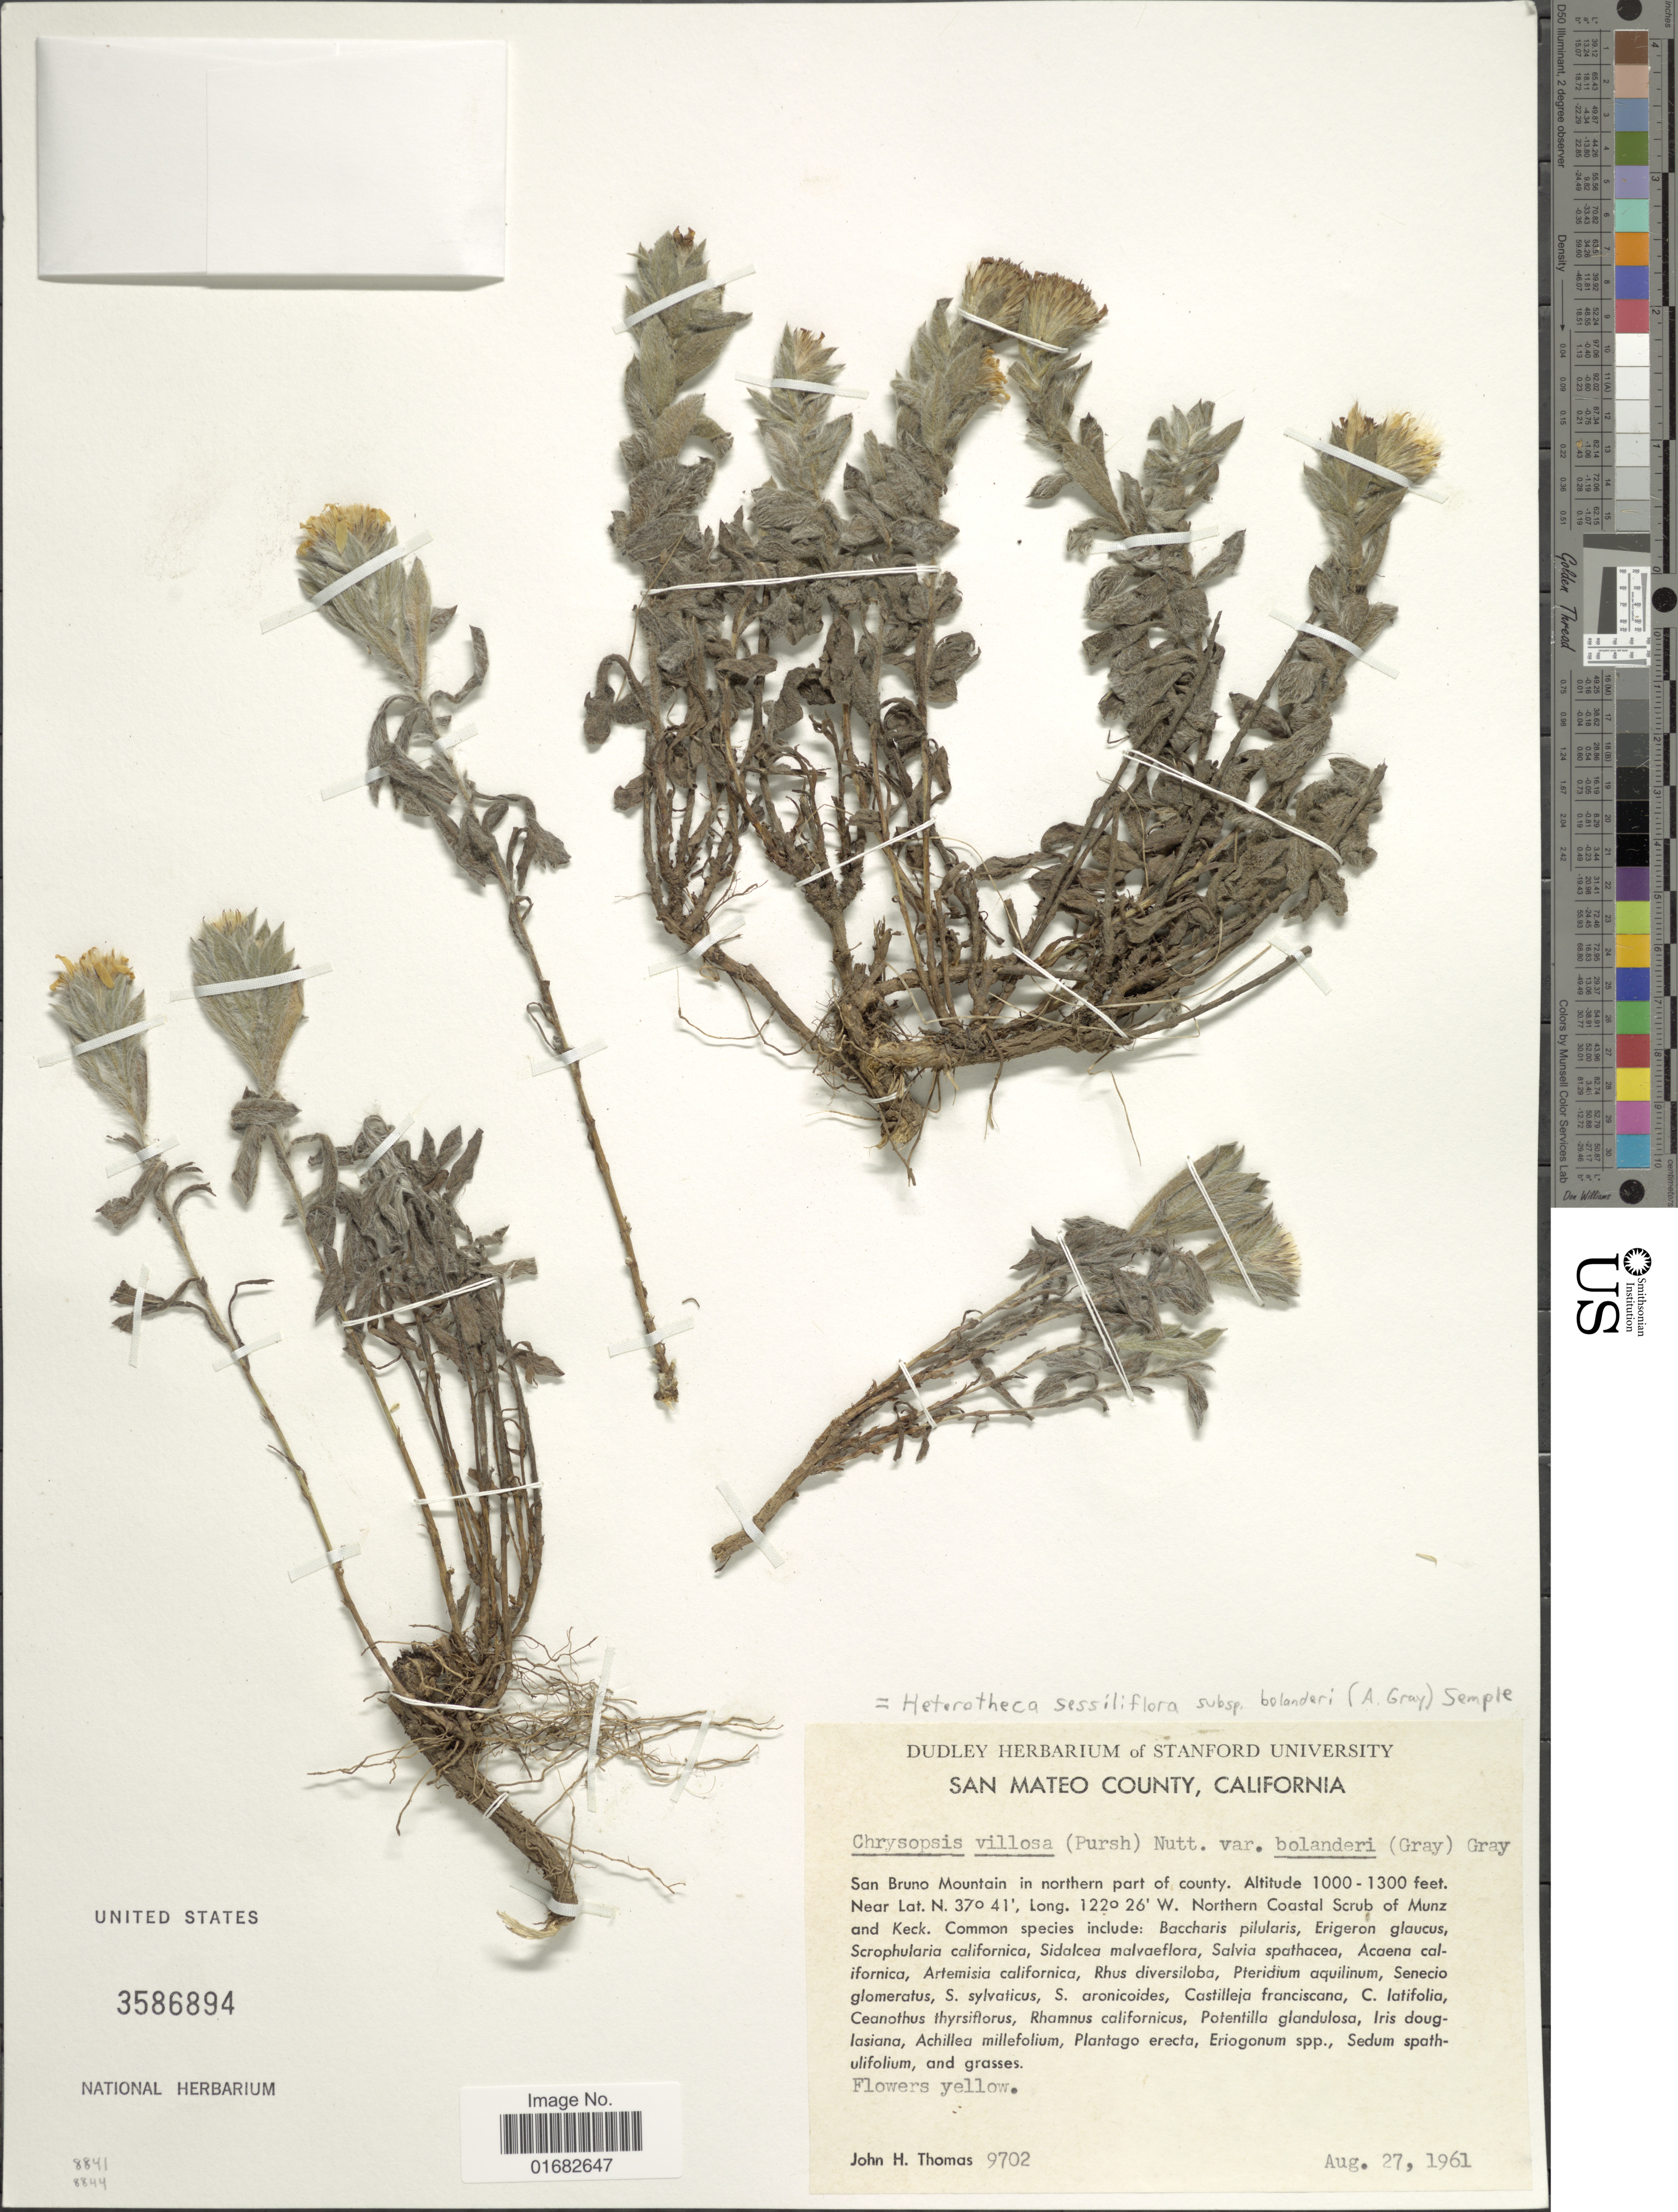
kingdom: Plantae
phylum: Tracheophyta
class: Magnoliopsida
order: Asterales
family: Asteraceae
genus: Heterotheca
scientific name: Heterotheca sessiliflora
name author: (Nutt.) Shinners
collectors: J. H. Thomas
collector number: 9702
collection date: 1961-08-27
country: United States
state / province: California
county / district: San Mateo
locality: San Mateo County. San Bruno Mountain in northern part of county. Northern Coastal Scrub of Munz and Keck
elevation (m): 305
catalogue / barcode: US 3586894